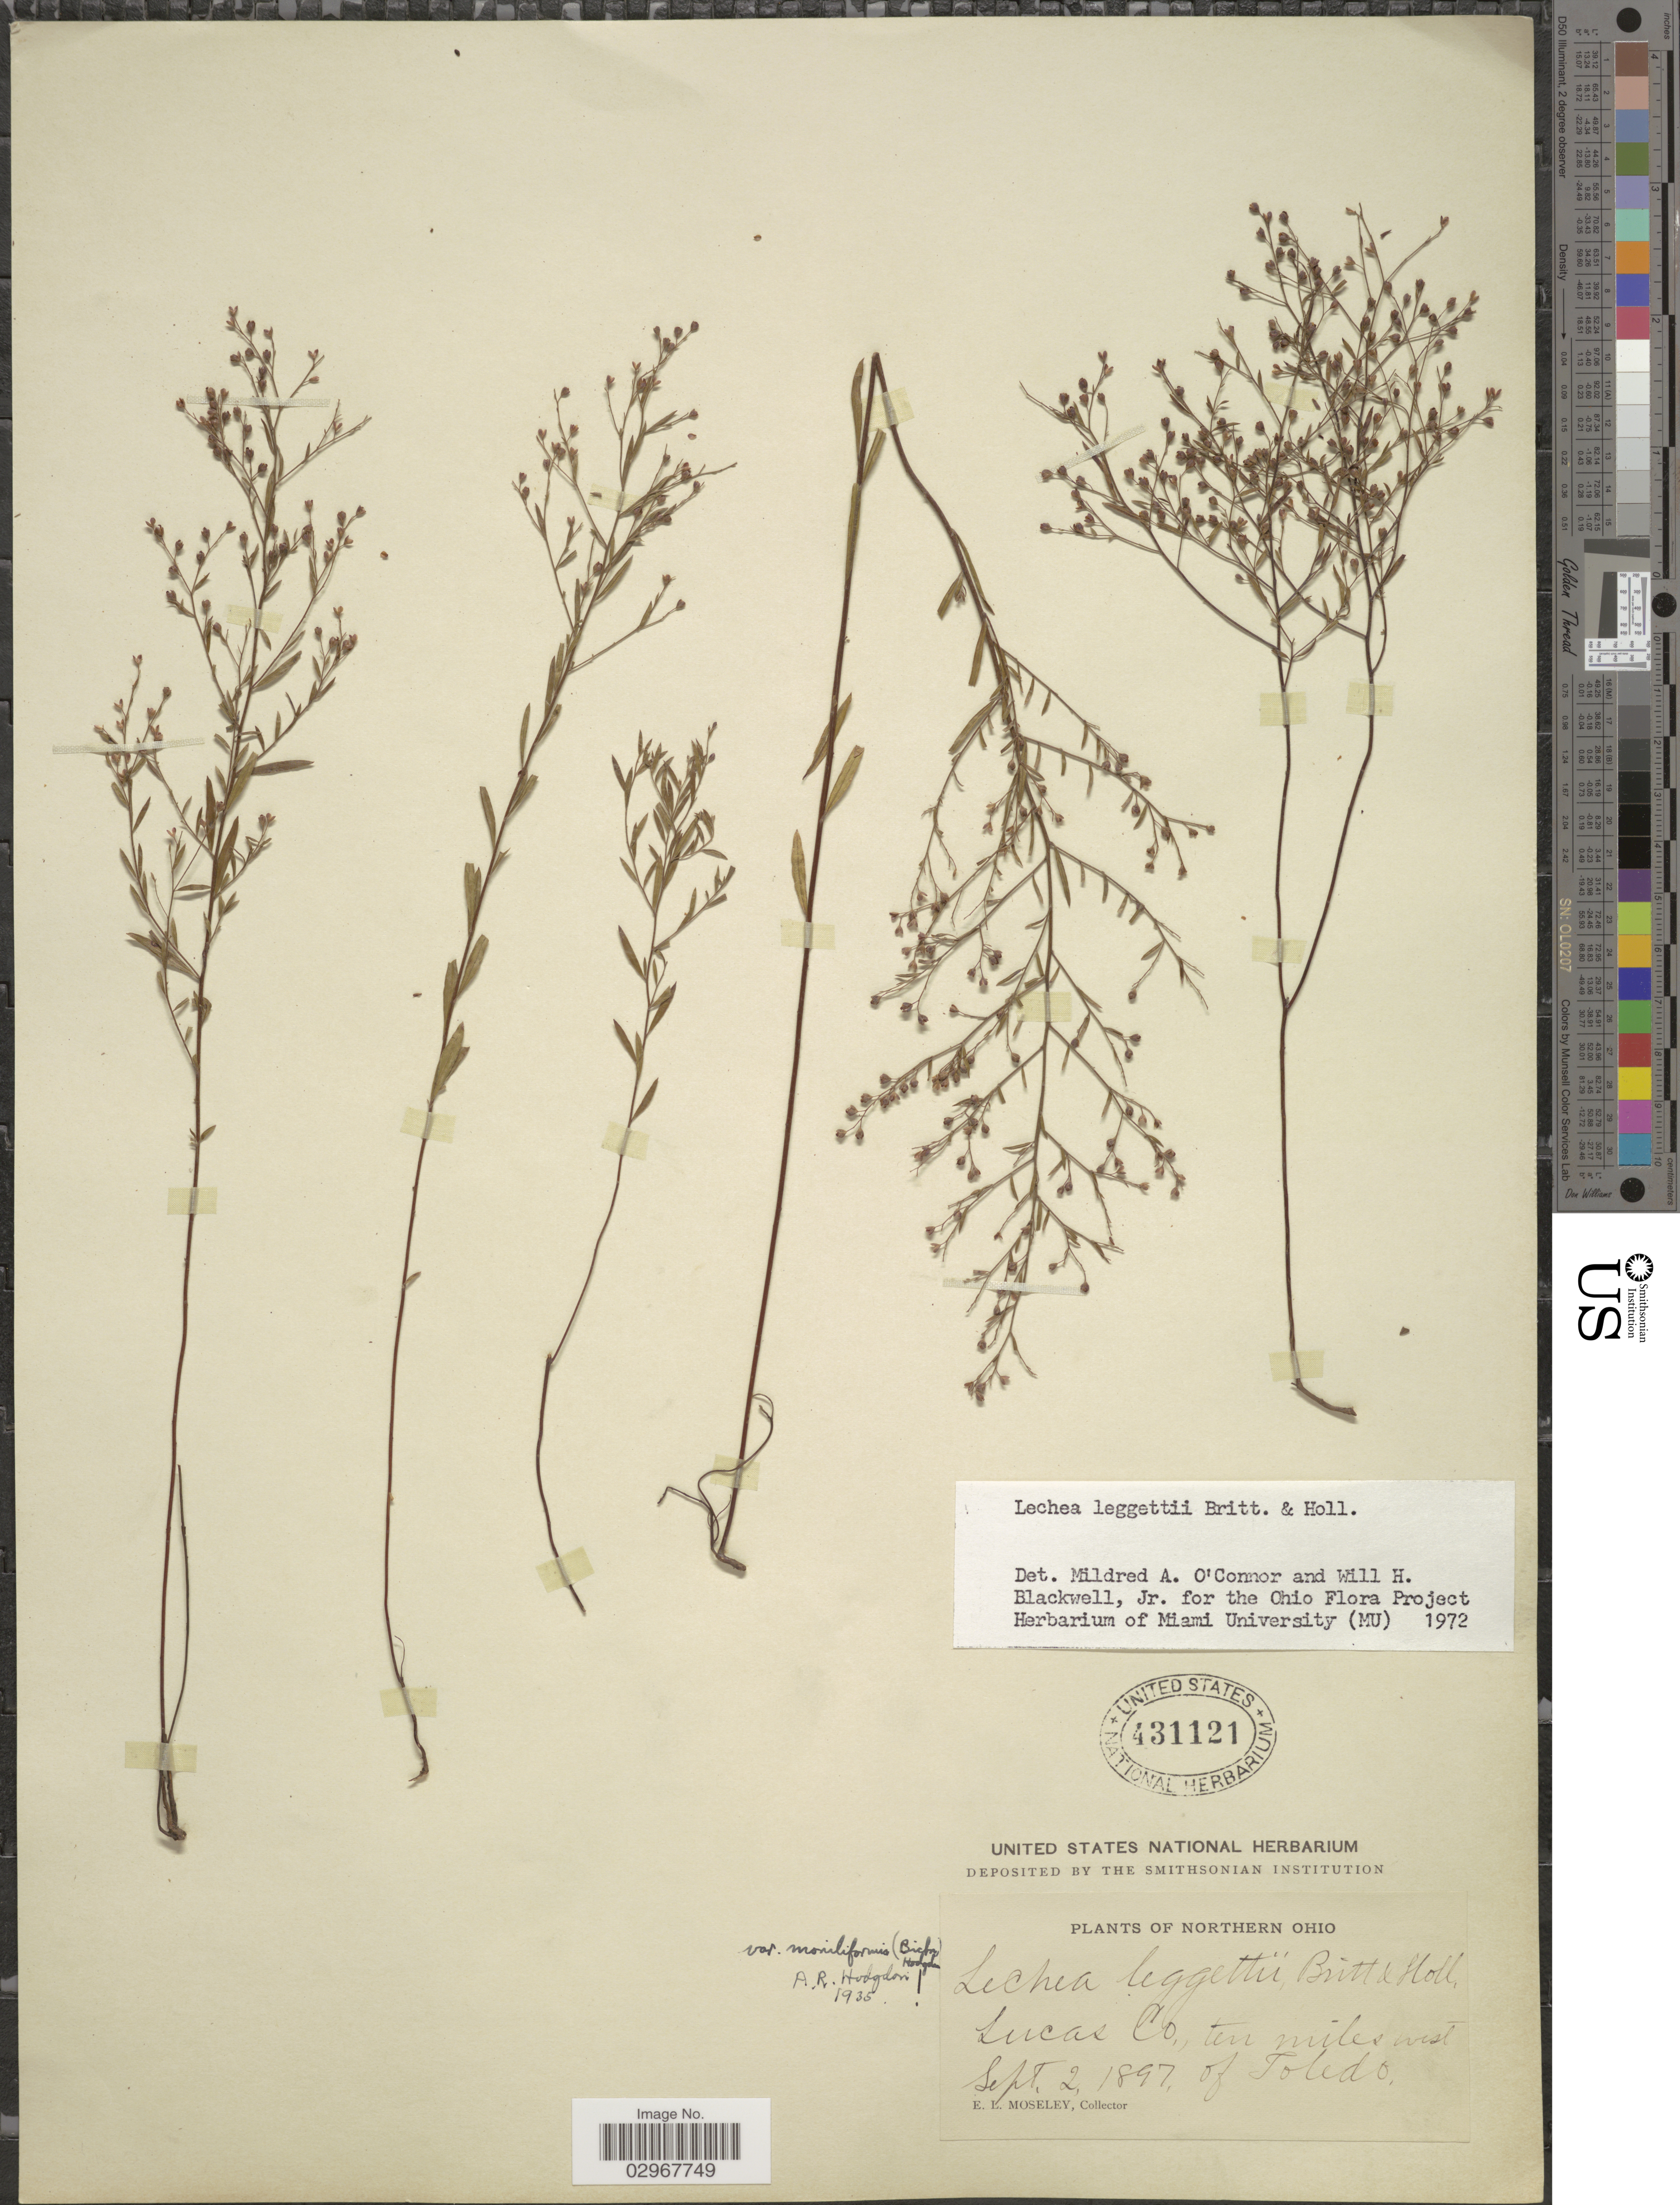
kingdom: Plantae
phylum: Tracheophyta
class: Magnoliopsida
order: Malvales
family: Cistaceae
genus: Lechea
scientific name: Lechea leggettii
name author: Britton & Hollick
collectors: E. Moseley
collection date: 1897-09-02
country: United States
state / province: Ohio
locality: Northern Ohio. Lucas Co, ten miles west of Toledo.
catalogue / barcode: US 431121